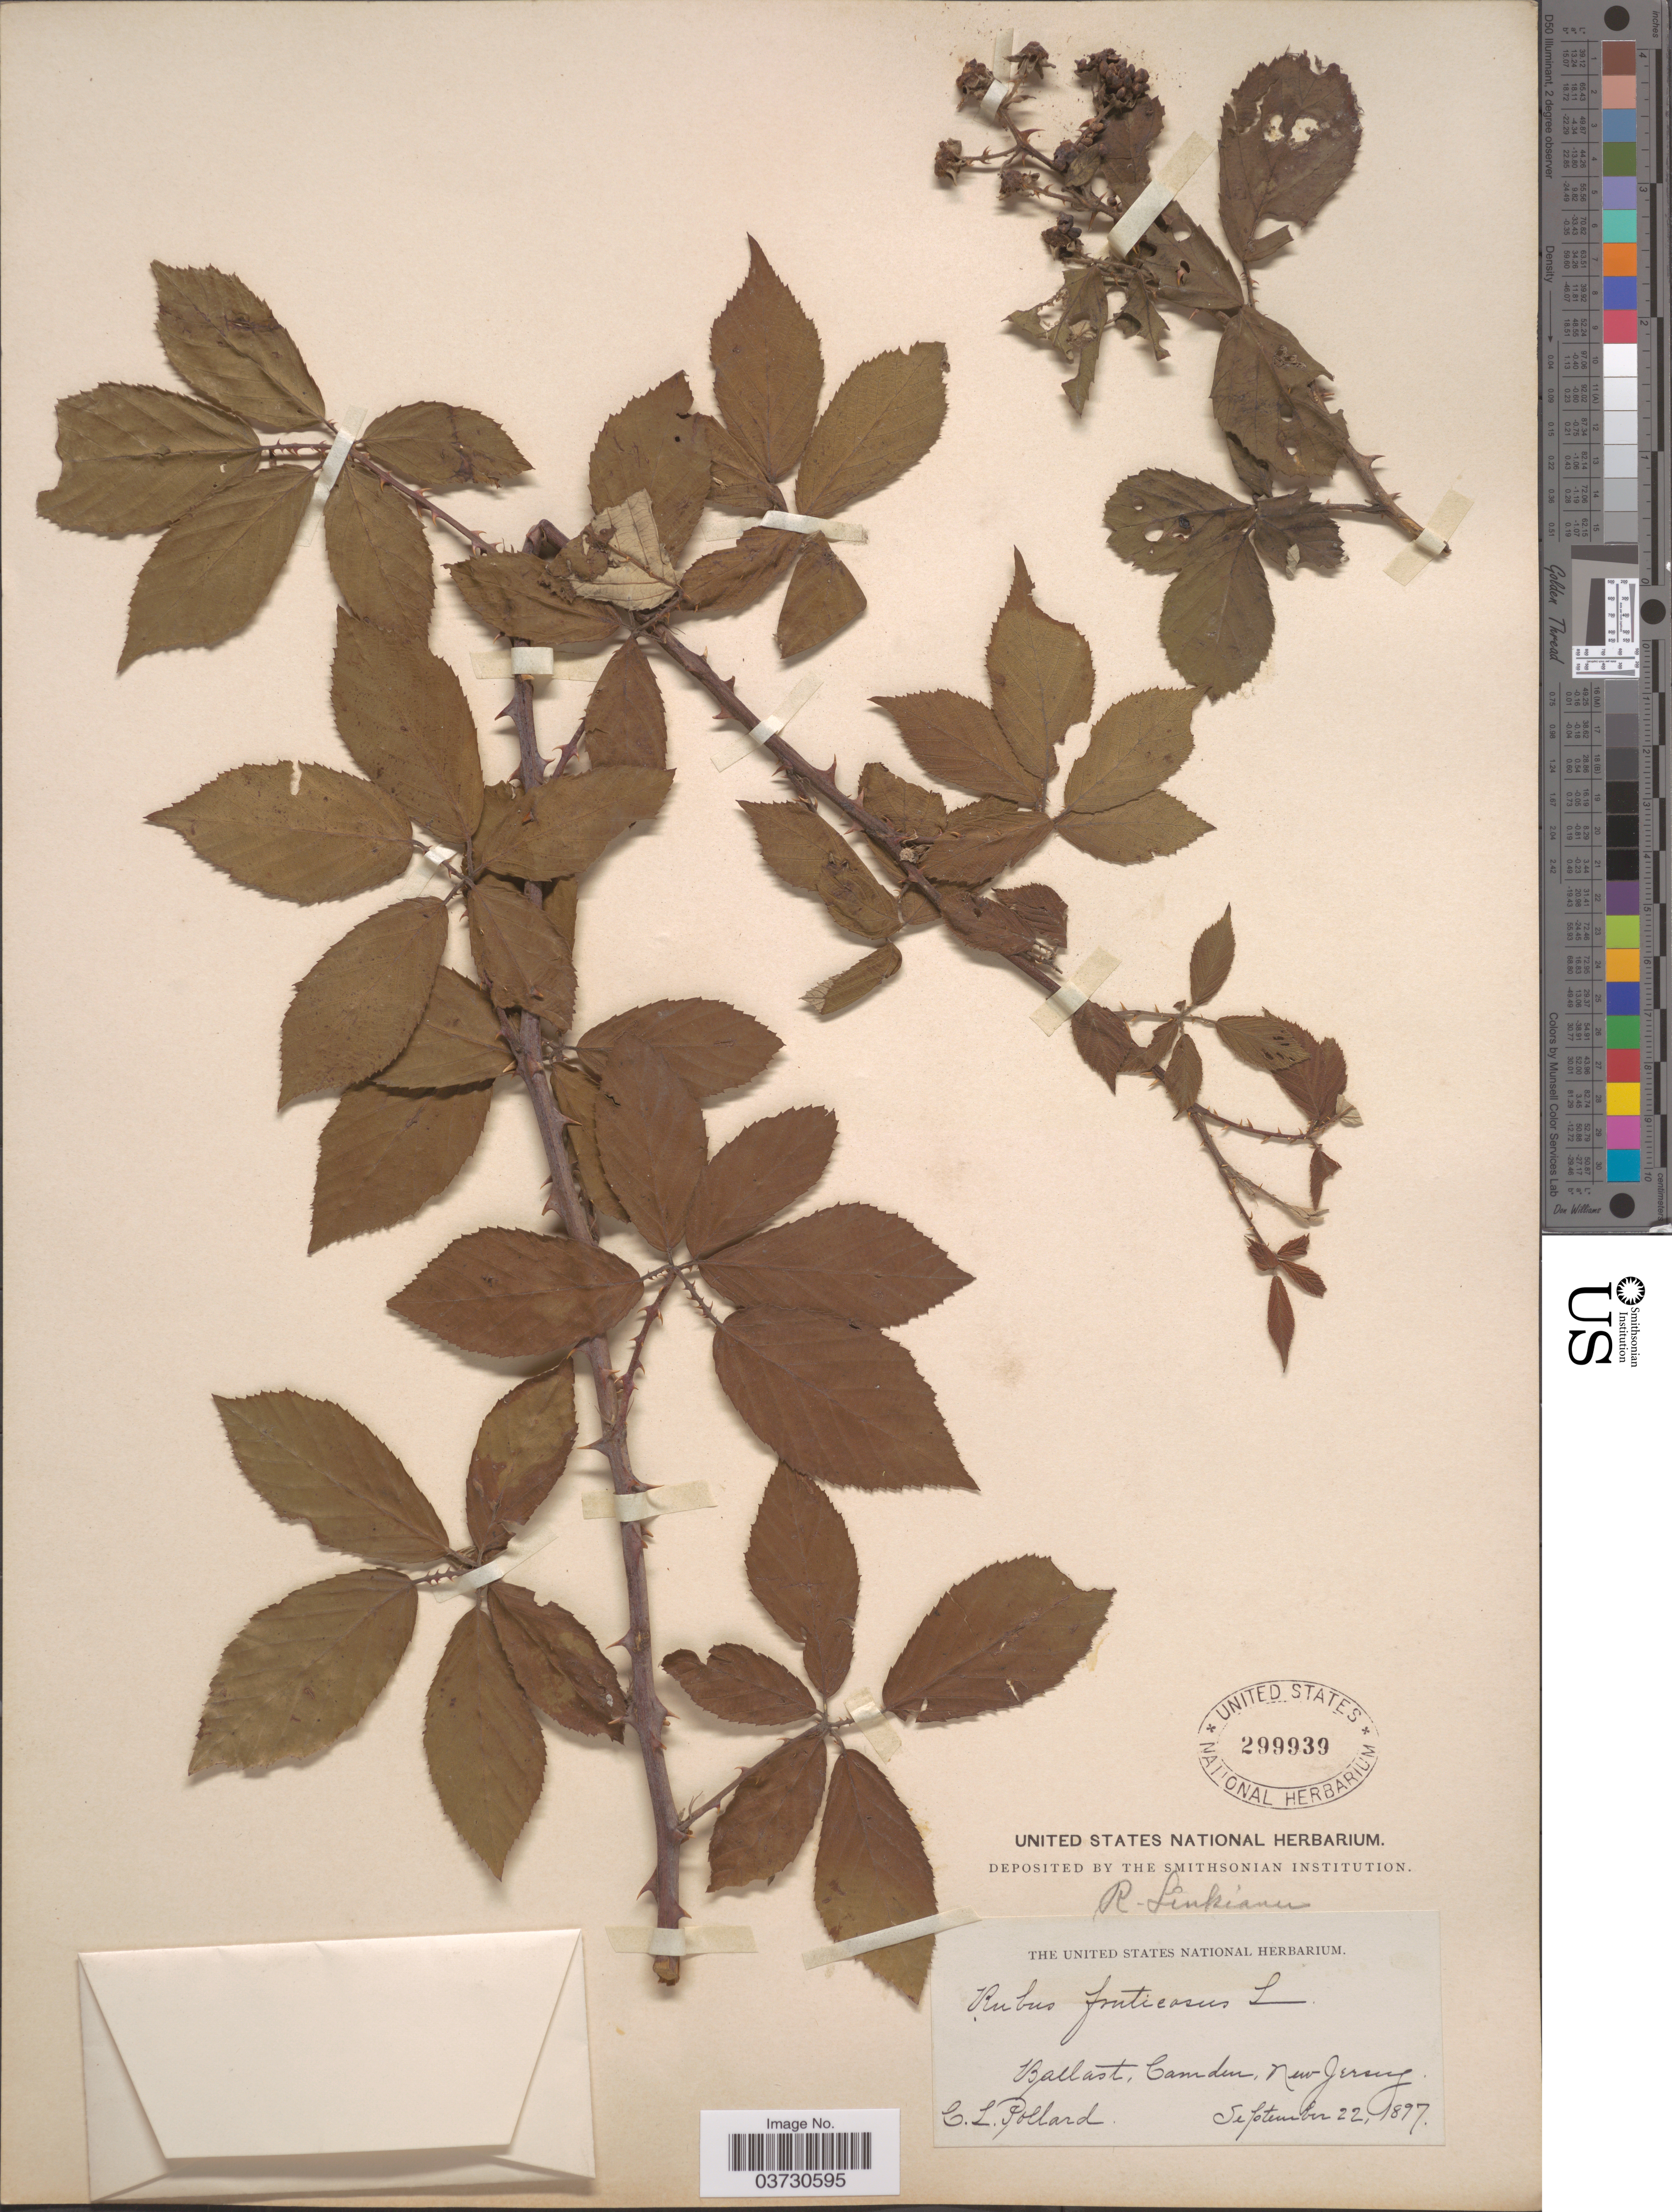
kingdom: Plantae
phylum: Tracheophyta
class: Magnoliopsida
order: Rosales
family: Rosaceae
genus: Rubus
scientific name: Rubus fruticosus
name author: L.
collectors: C. L. Pollard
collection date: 1897-09-22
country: United States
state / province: New Jersey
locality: Ballast, Camden.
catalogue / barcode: US 299939